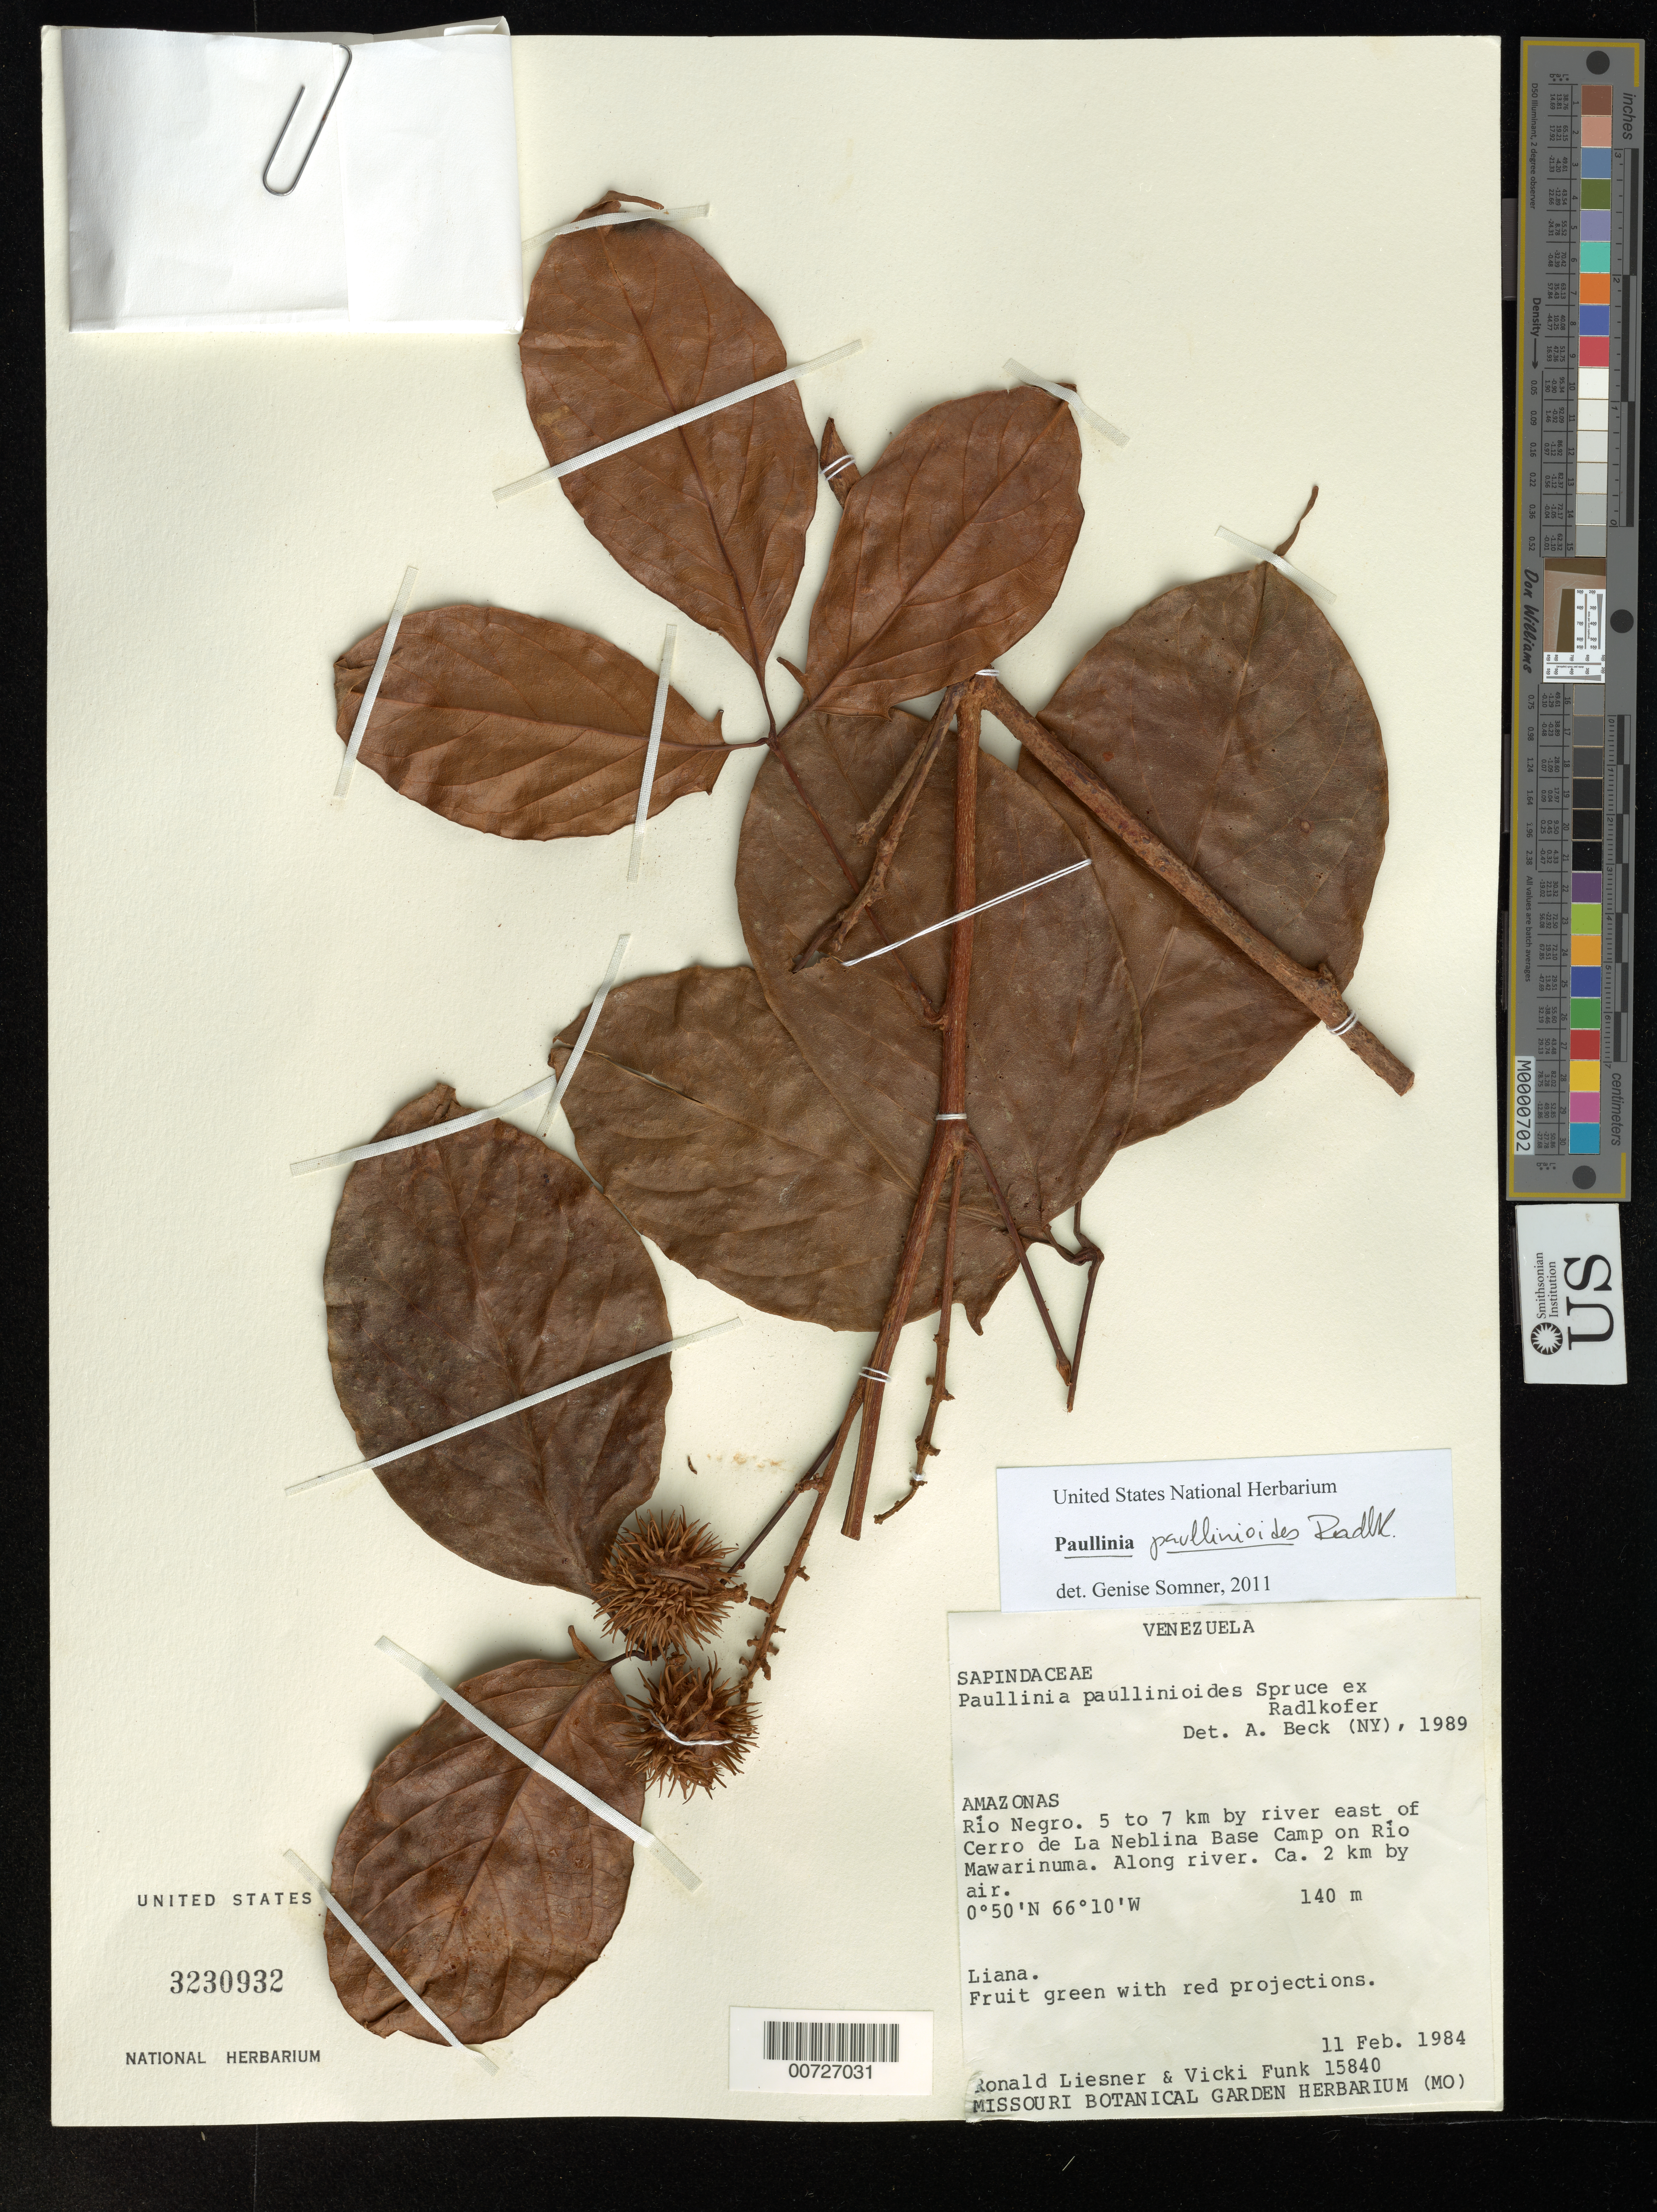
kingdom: Plantae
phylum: Tracheophyta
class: Magnoliopsida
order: Sapindales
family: Sapindaceae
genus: Paullinia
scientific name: Paullinia granatensis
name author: (Planch. & Linden ex Triana & Planch.) Radlk.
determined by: Acevedo-Rodríguez, P.; Somner, G. V.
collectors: R. L. Liesner & V. Funk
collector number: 15840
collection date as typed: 11 Feb 1984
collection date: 1984-02-11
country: Venezuela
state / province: Amazonas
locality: Rio Negro, 5-7 km by river E of Cerro de La Neblina Base Camp on Río Mawarinuma.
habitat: Along river, ca. 2 km by air.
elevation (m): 140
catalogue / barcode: US 3230932